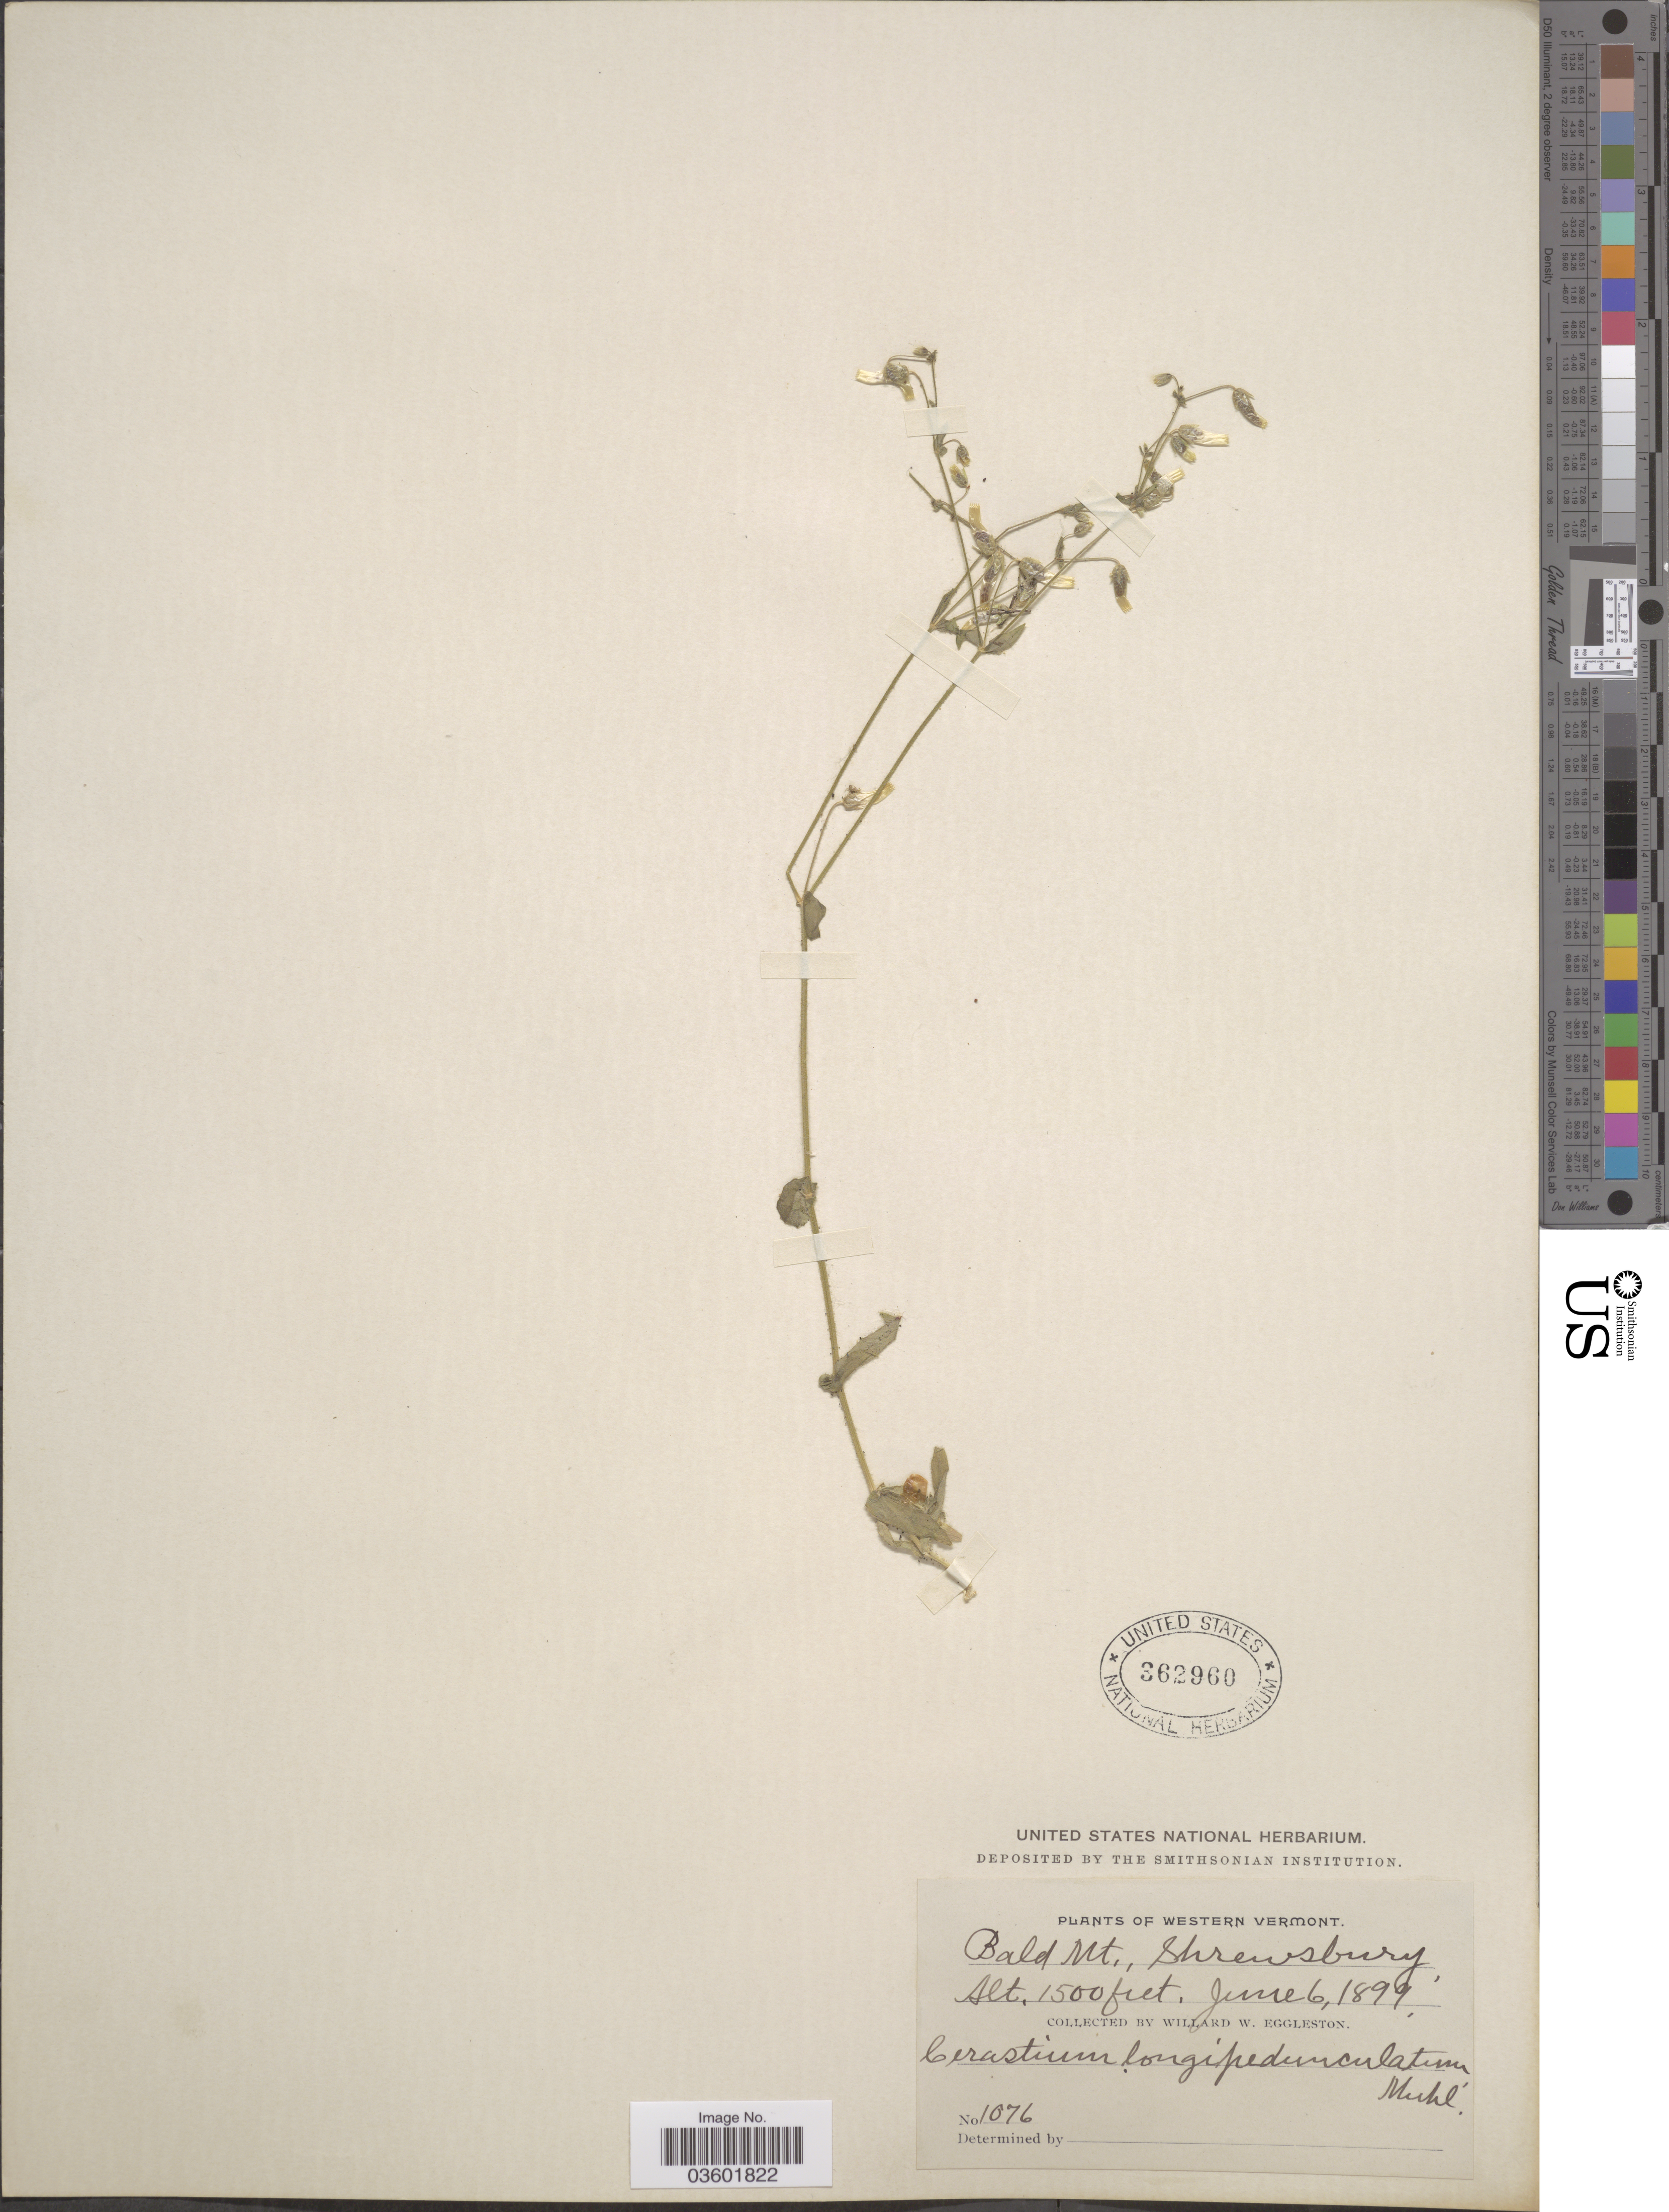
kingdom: Plantae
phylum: Tracheophyta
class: Magnoliopsida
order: Caryophyllales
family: Caryophyllaceae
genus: Cerastium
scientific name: Cerastium longipedunculatum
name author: Muhl.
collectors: W. W. Eggleston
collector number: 1076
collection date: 1899-06-06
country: United States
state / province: Vermont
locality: Western Vermont. Bald Mt. Shrewsbury.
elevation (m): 457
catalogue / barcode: US 362960